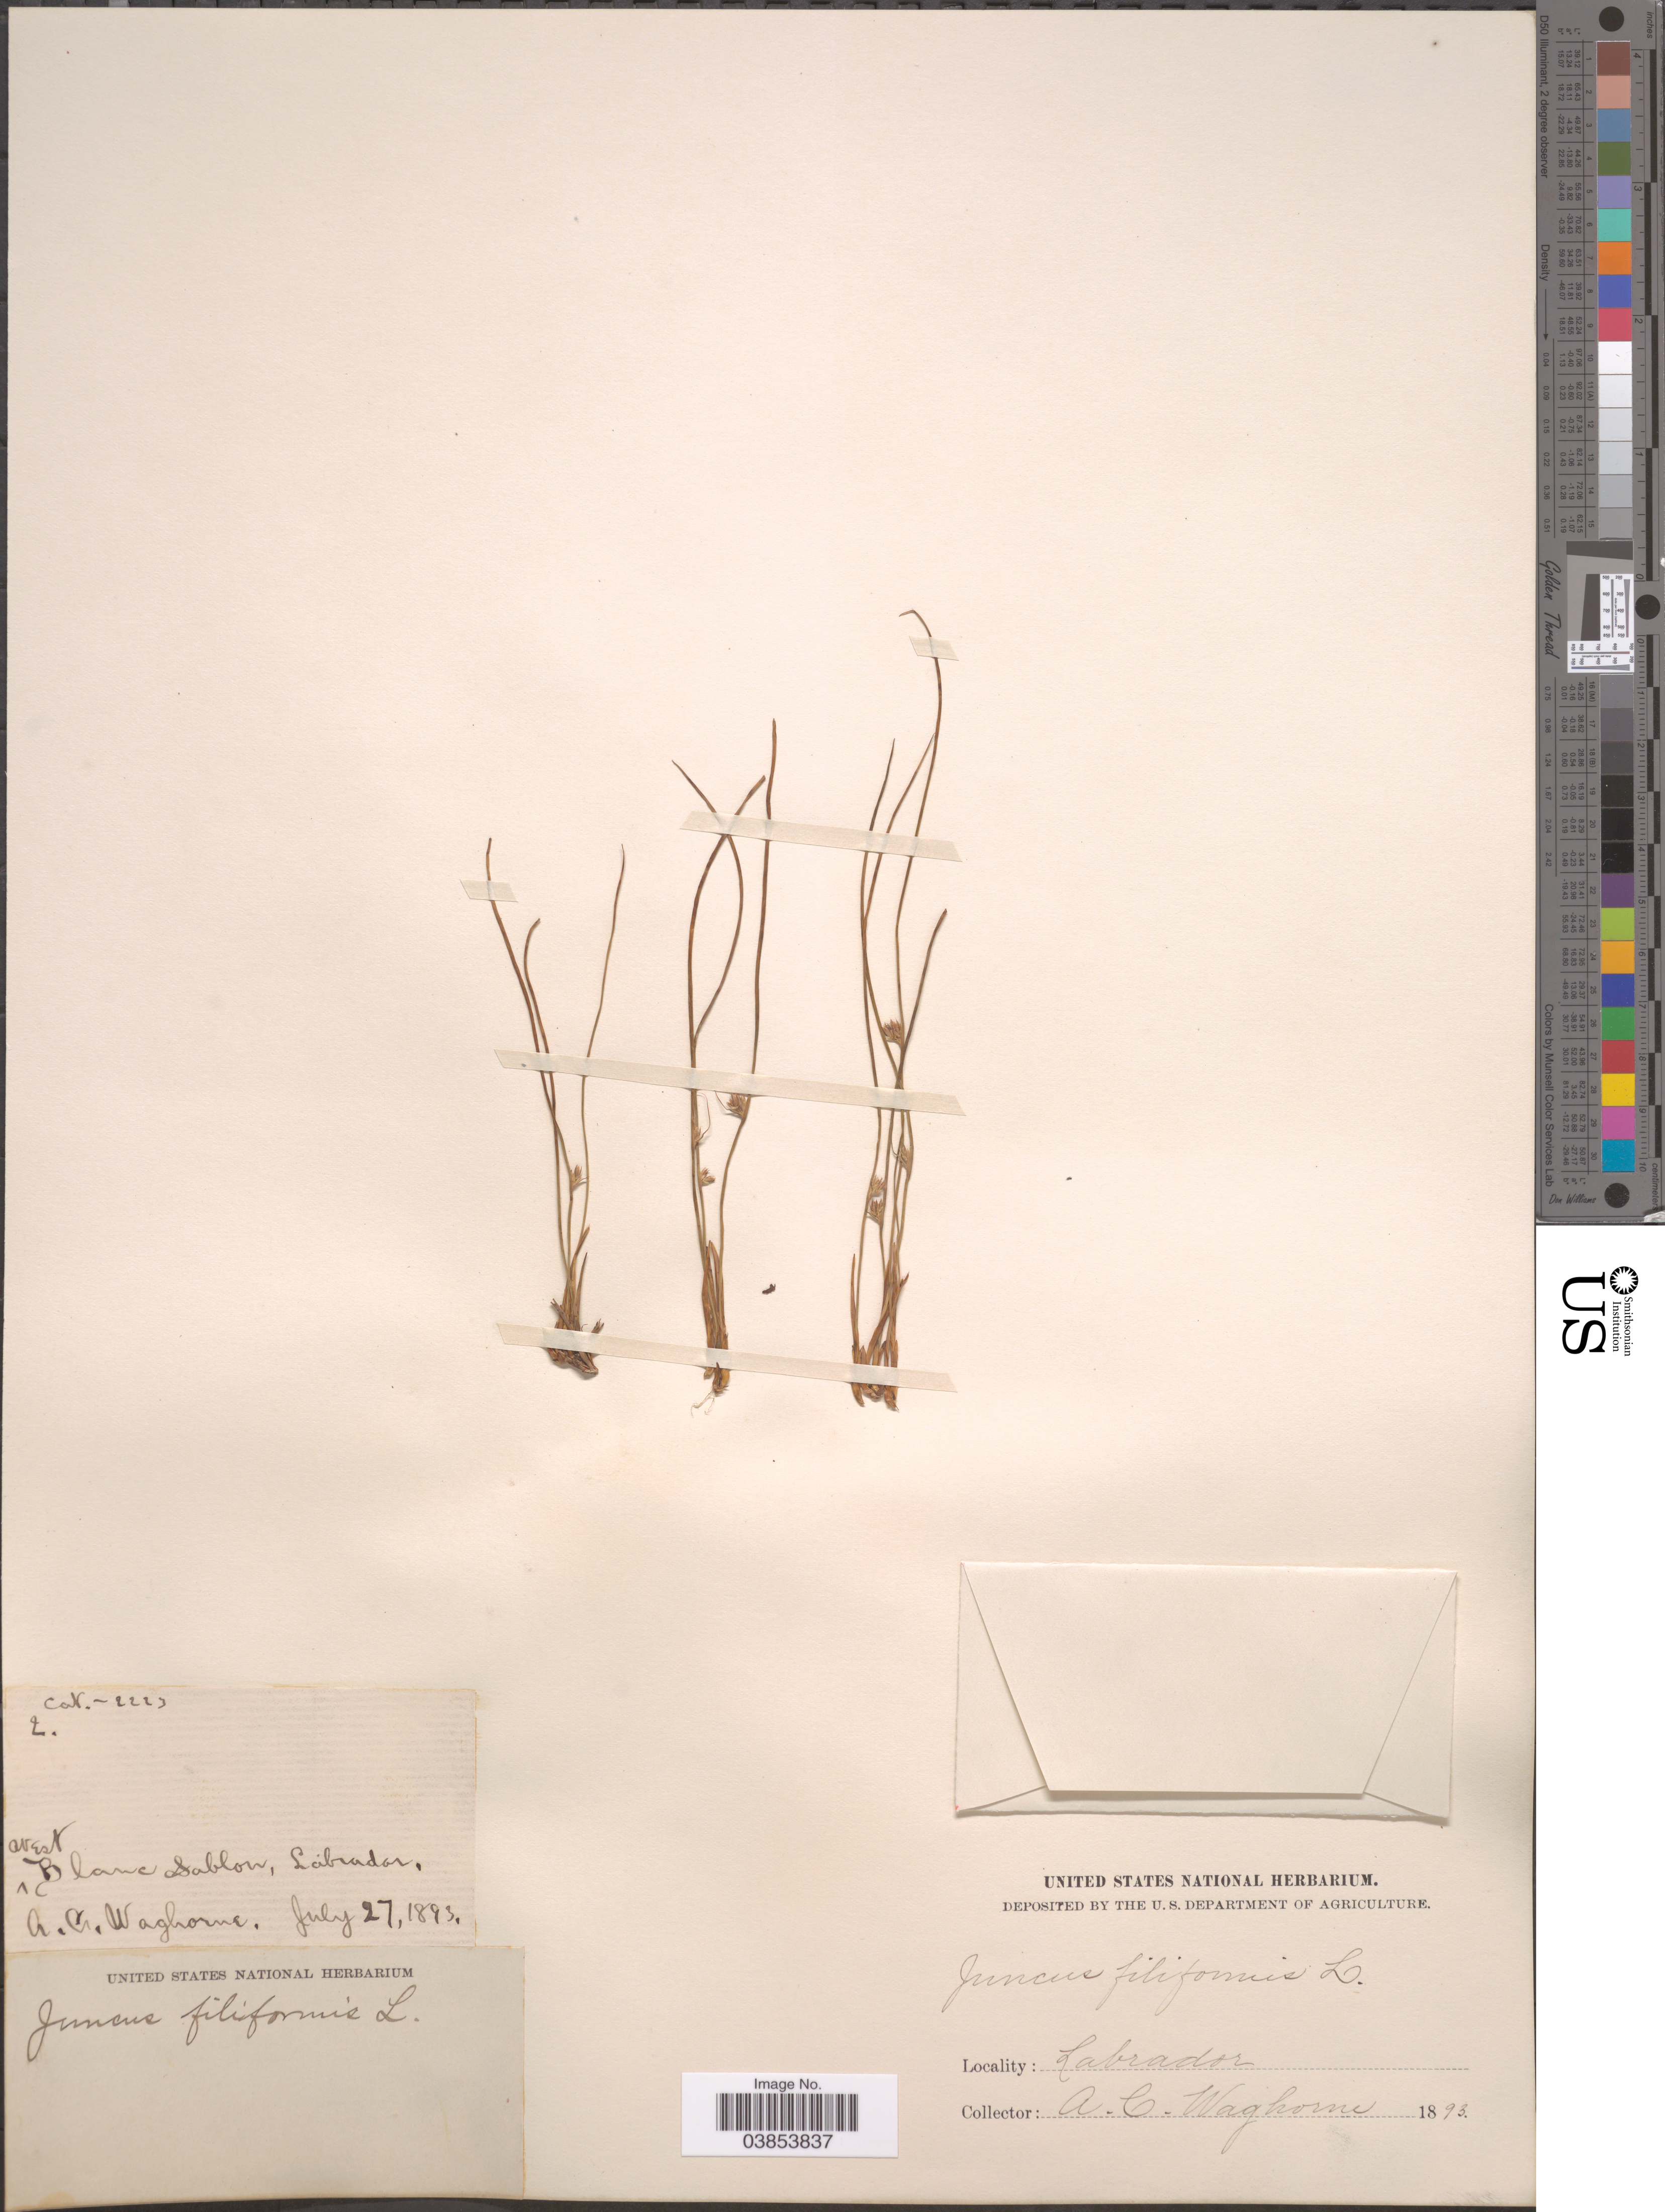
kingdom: Plantae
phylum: Tracheophyta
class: Liliopsida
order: Poales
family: Juncaceae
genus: Juncus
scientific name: Juncus filiformis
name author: L.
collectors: A. Waghorne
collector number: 2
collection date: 1893-07-27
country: Canada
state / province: Newfoundland and Labrador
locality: West Blanc Sablon, Labrador.